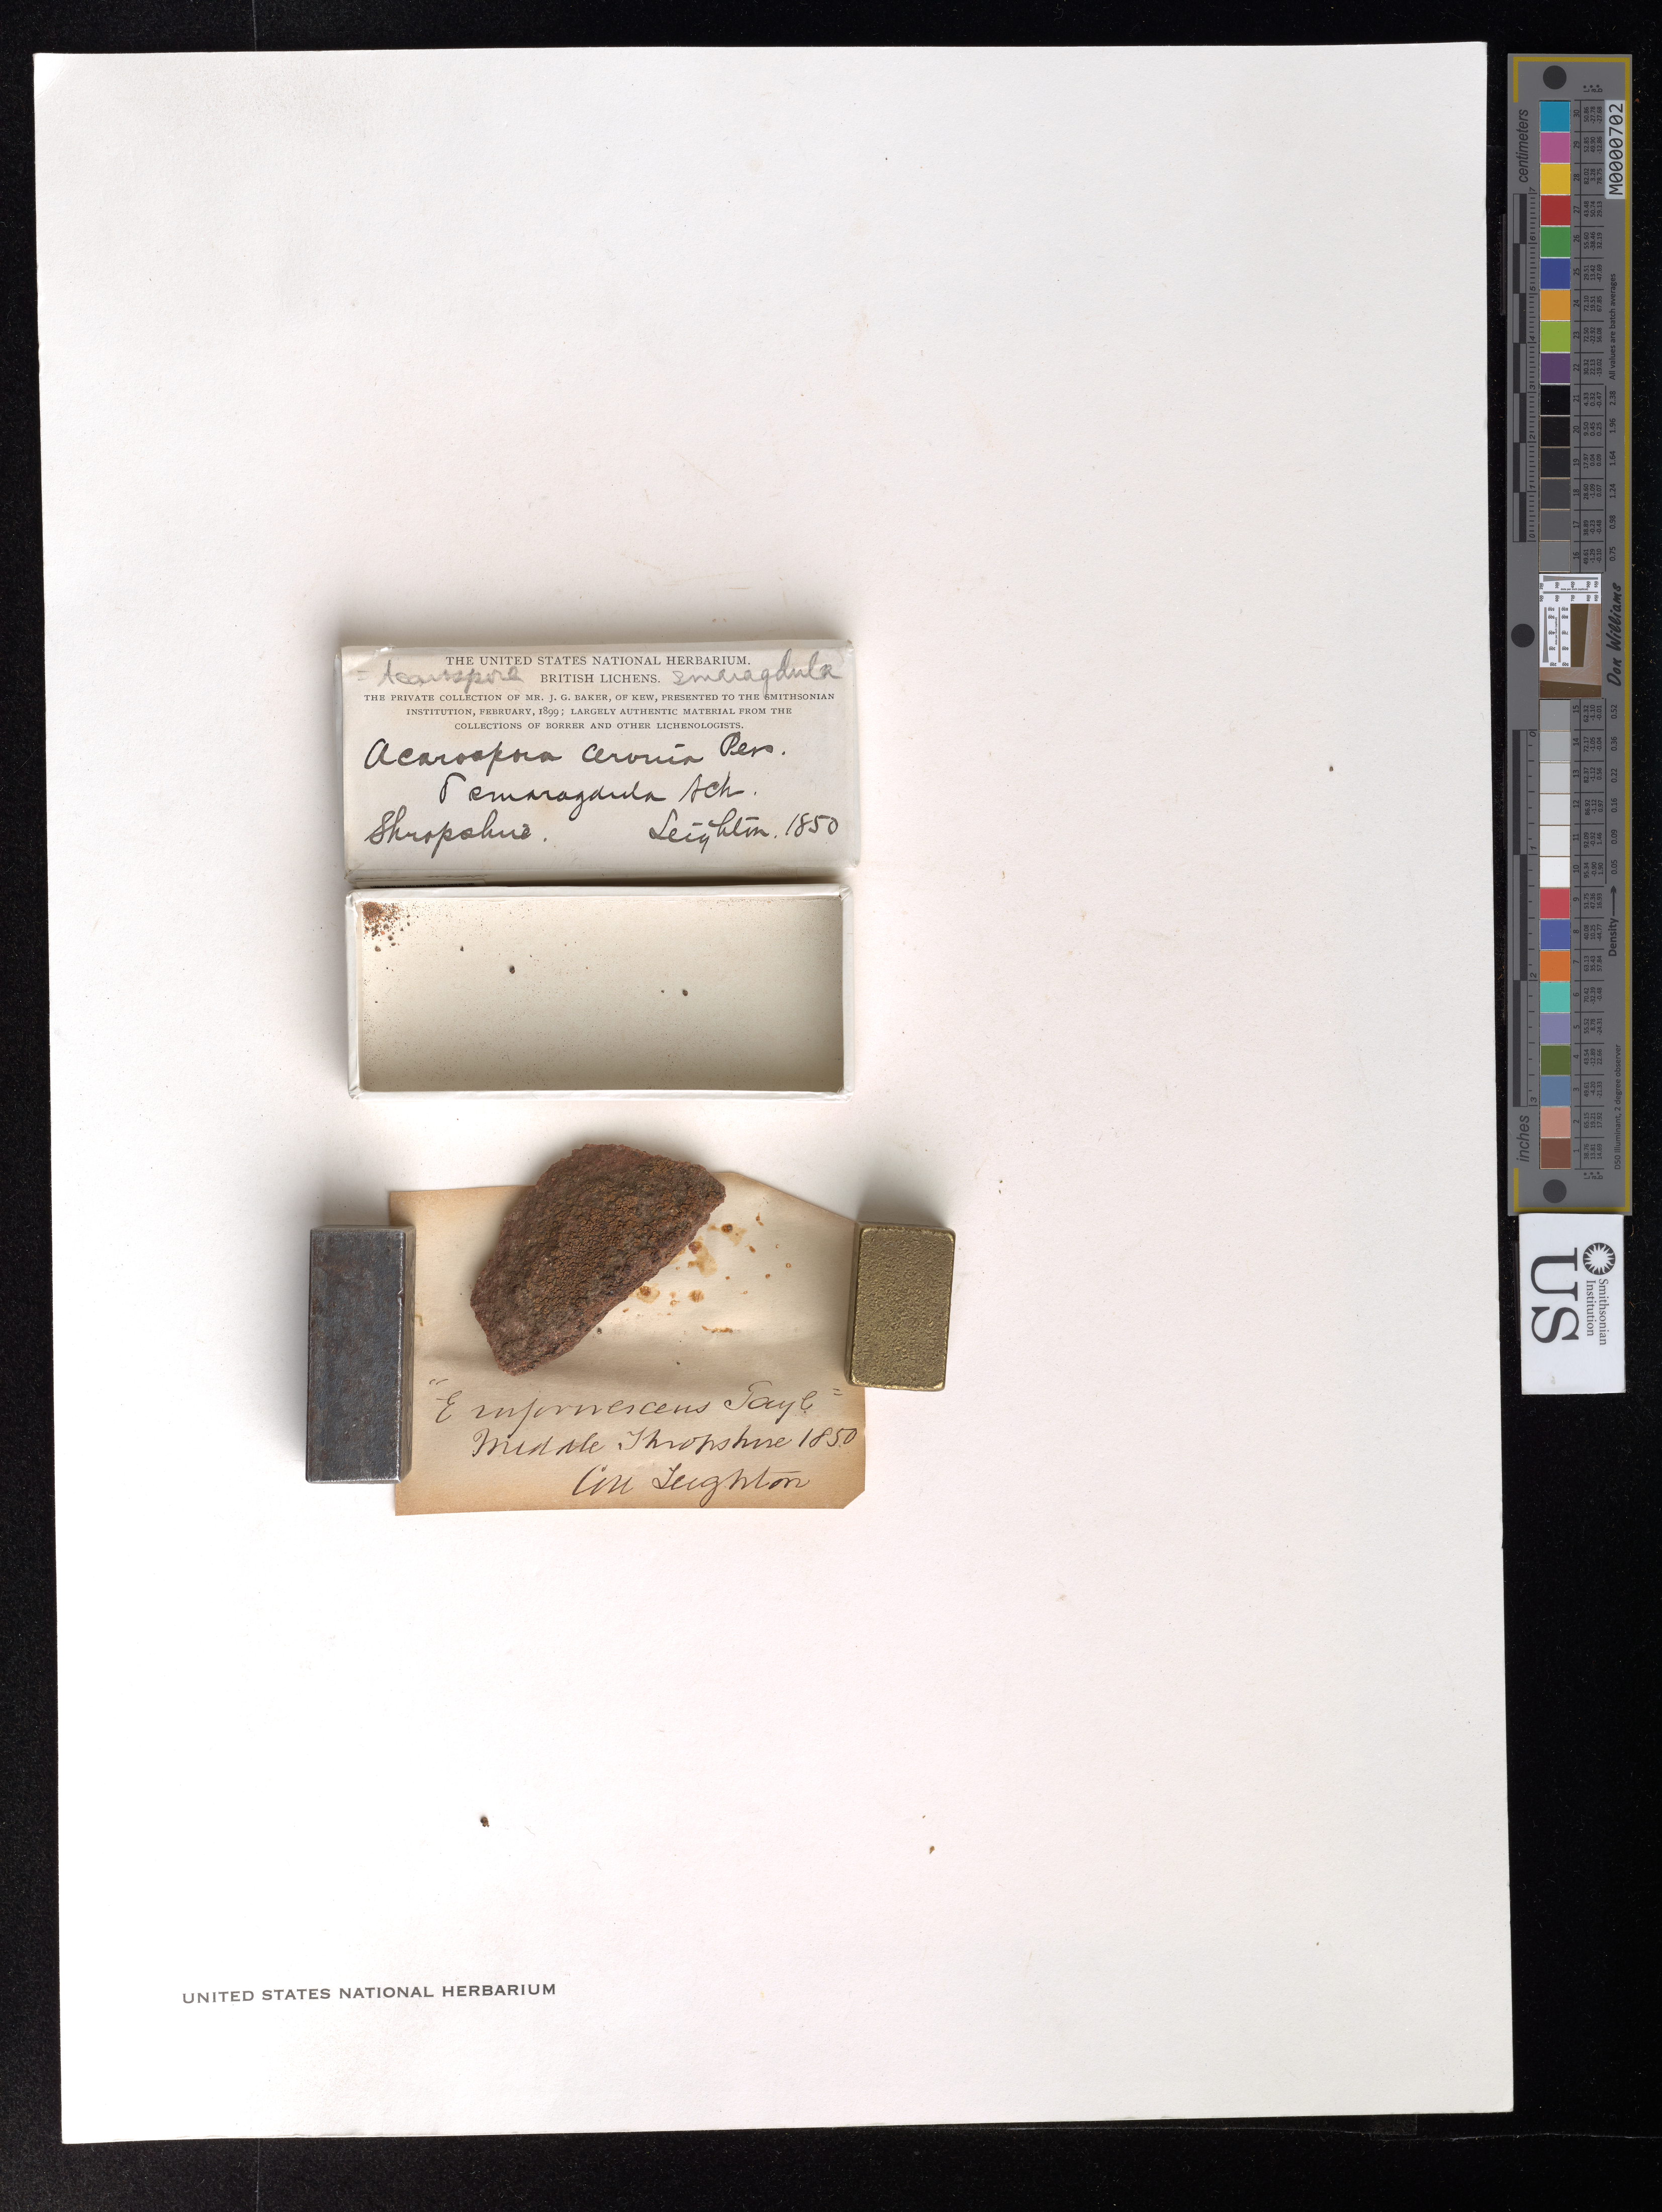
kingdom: Fungi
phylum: Ascomycota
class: Lecanoromycetes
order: Acarosporales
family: Acarosporaceae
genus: Acarospora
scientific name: Acarospora smaragdula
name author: (Wahlenb.) A. Massal.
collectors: W. Leighton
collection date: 1850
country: United Kingdom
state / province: England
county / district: Shropshire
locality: Shropshire